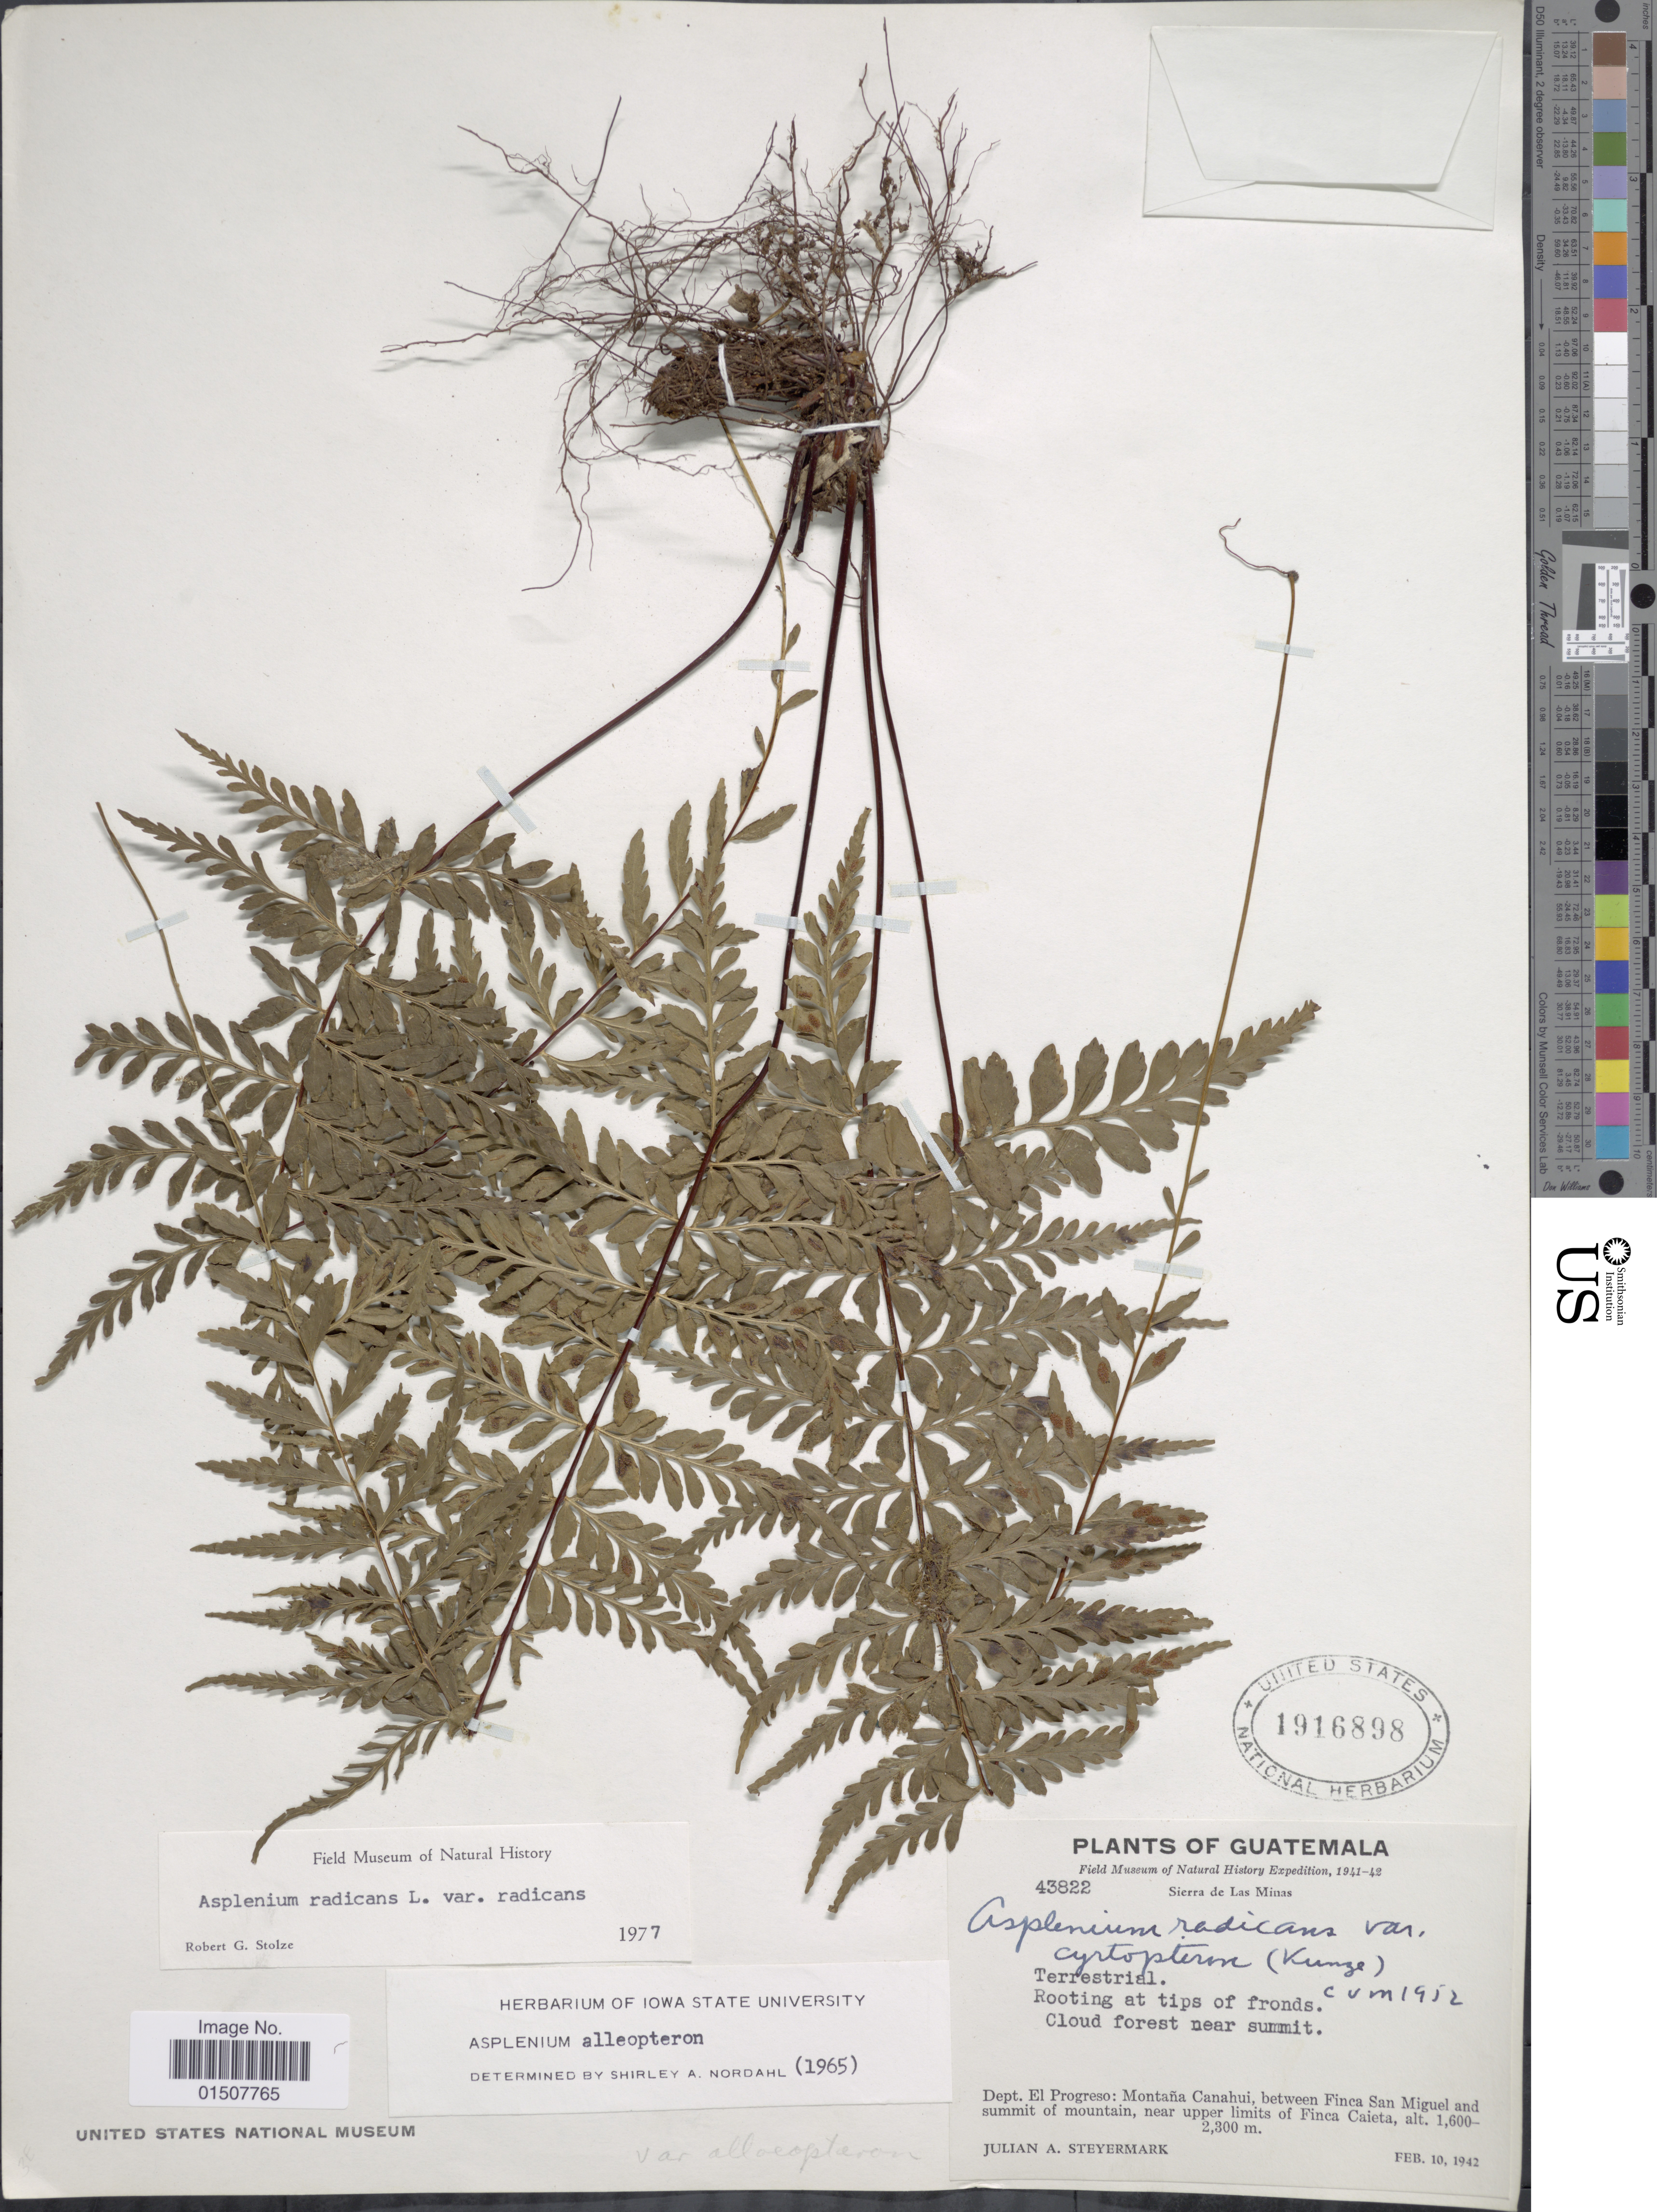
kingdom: Plantae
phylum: Tracheophyta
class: Polypodiopsida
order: Polypodiales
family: Aspleniaceae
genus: Asplenium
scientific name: Asplenium radicans var. radicans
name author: L.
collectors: J. Steyermark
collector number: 43822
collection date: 1942-02-10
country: Guatemala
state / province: El Progreso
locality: Sierra Las Minas, Dept. El Progreso; Montana Canahui, between Finca San Miguel and summit of mountain, near upper limits of Finca Caieta.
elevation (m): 1600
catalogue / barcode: US 1916898